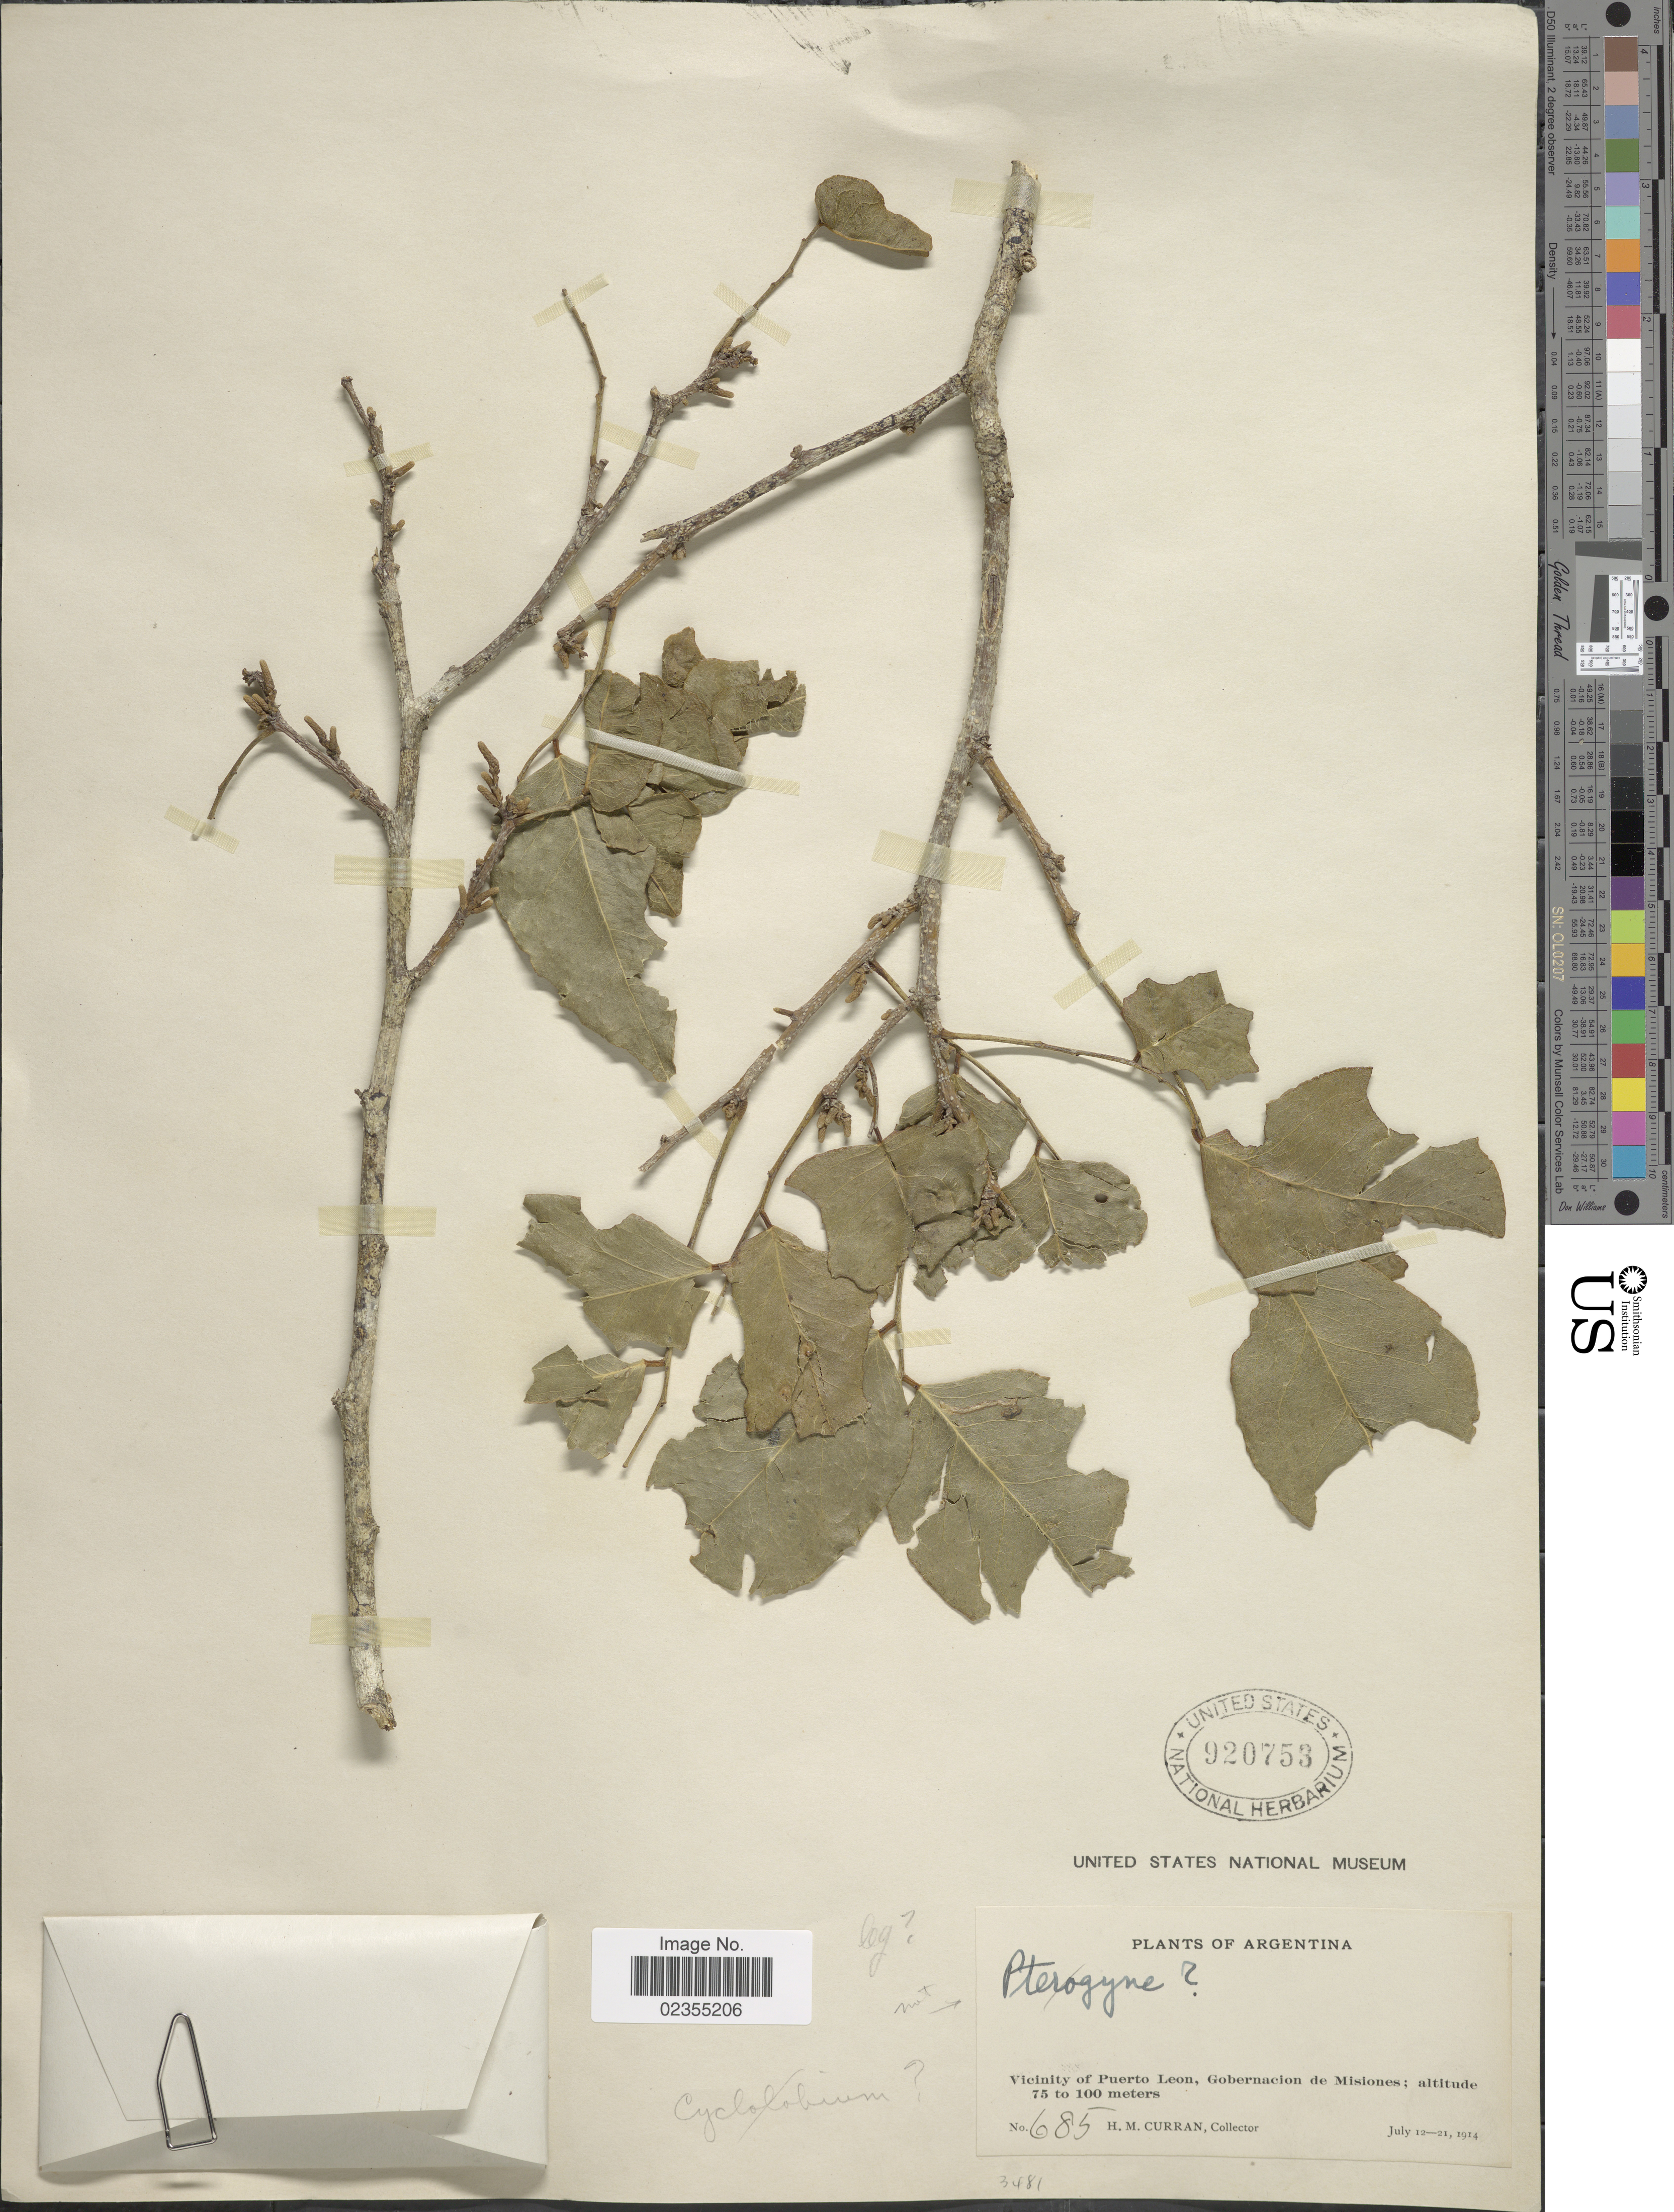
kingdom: Plantae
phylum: Tracheophyta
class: Magnoliopsida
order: Fabales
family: Fabaceae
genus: Myroxylon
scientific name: Myroxylon sp.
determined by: Trujillo, A. M.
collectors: H. M. Curran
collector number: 685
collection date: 1914-07-12/1914-07-21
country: Argentina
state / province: Misiones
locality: Vicinity of Puerto Leon, Gobernacion de Misiones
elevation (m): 75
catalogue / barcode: US 920753